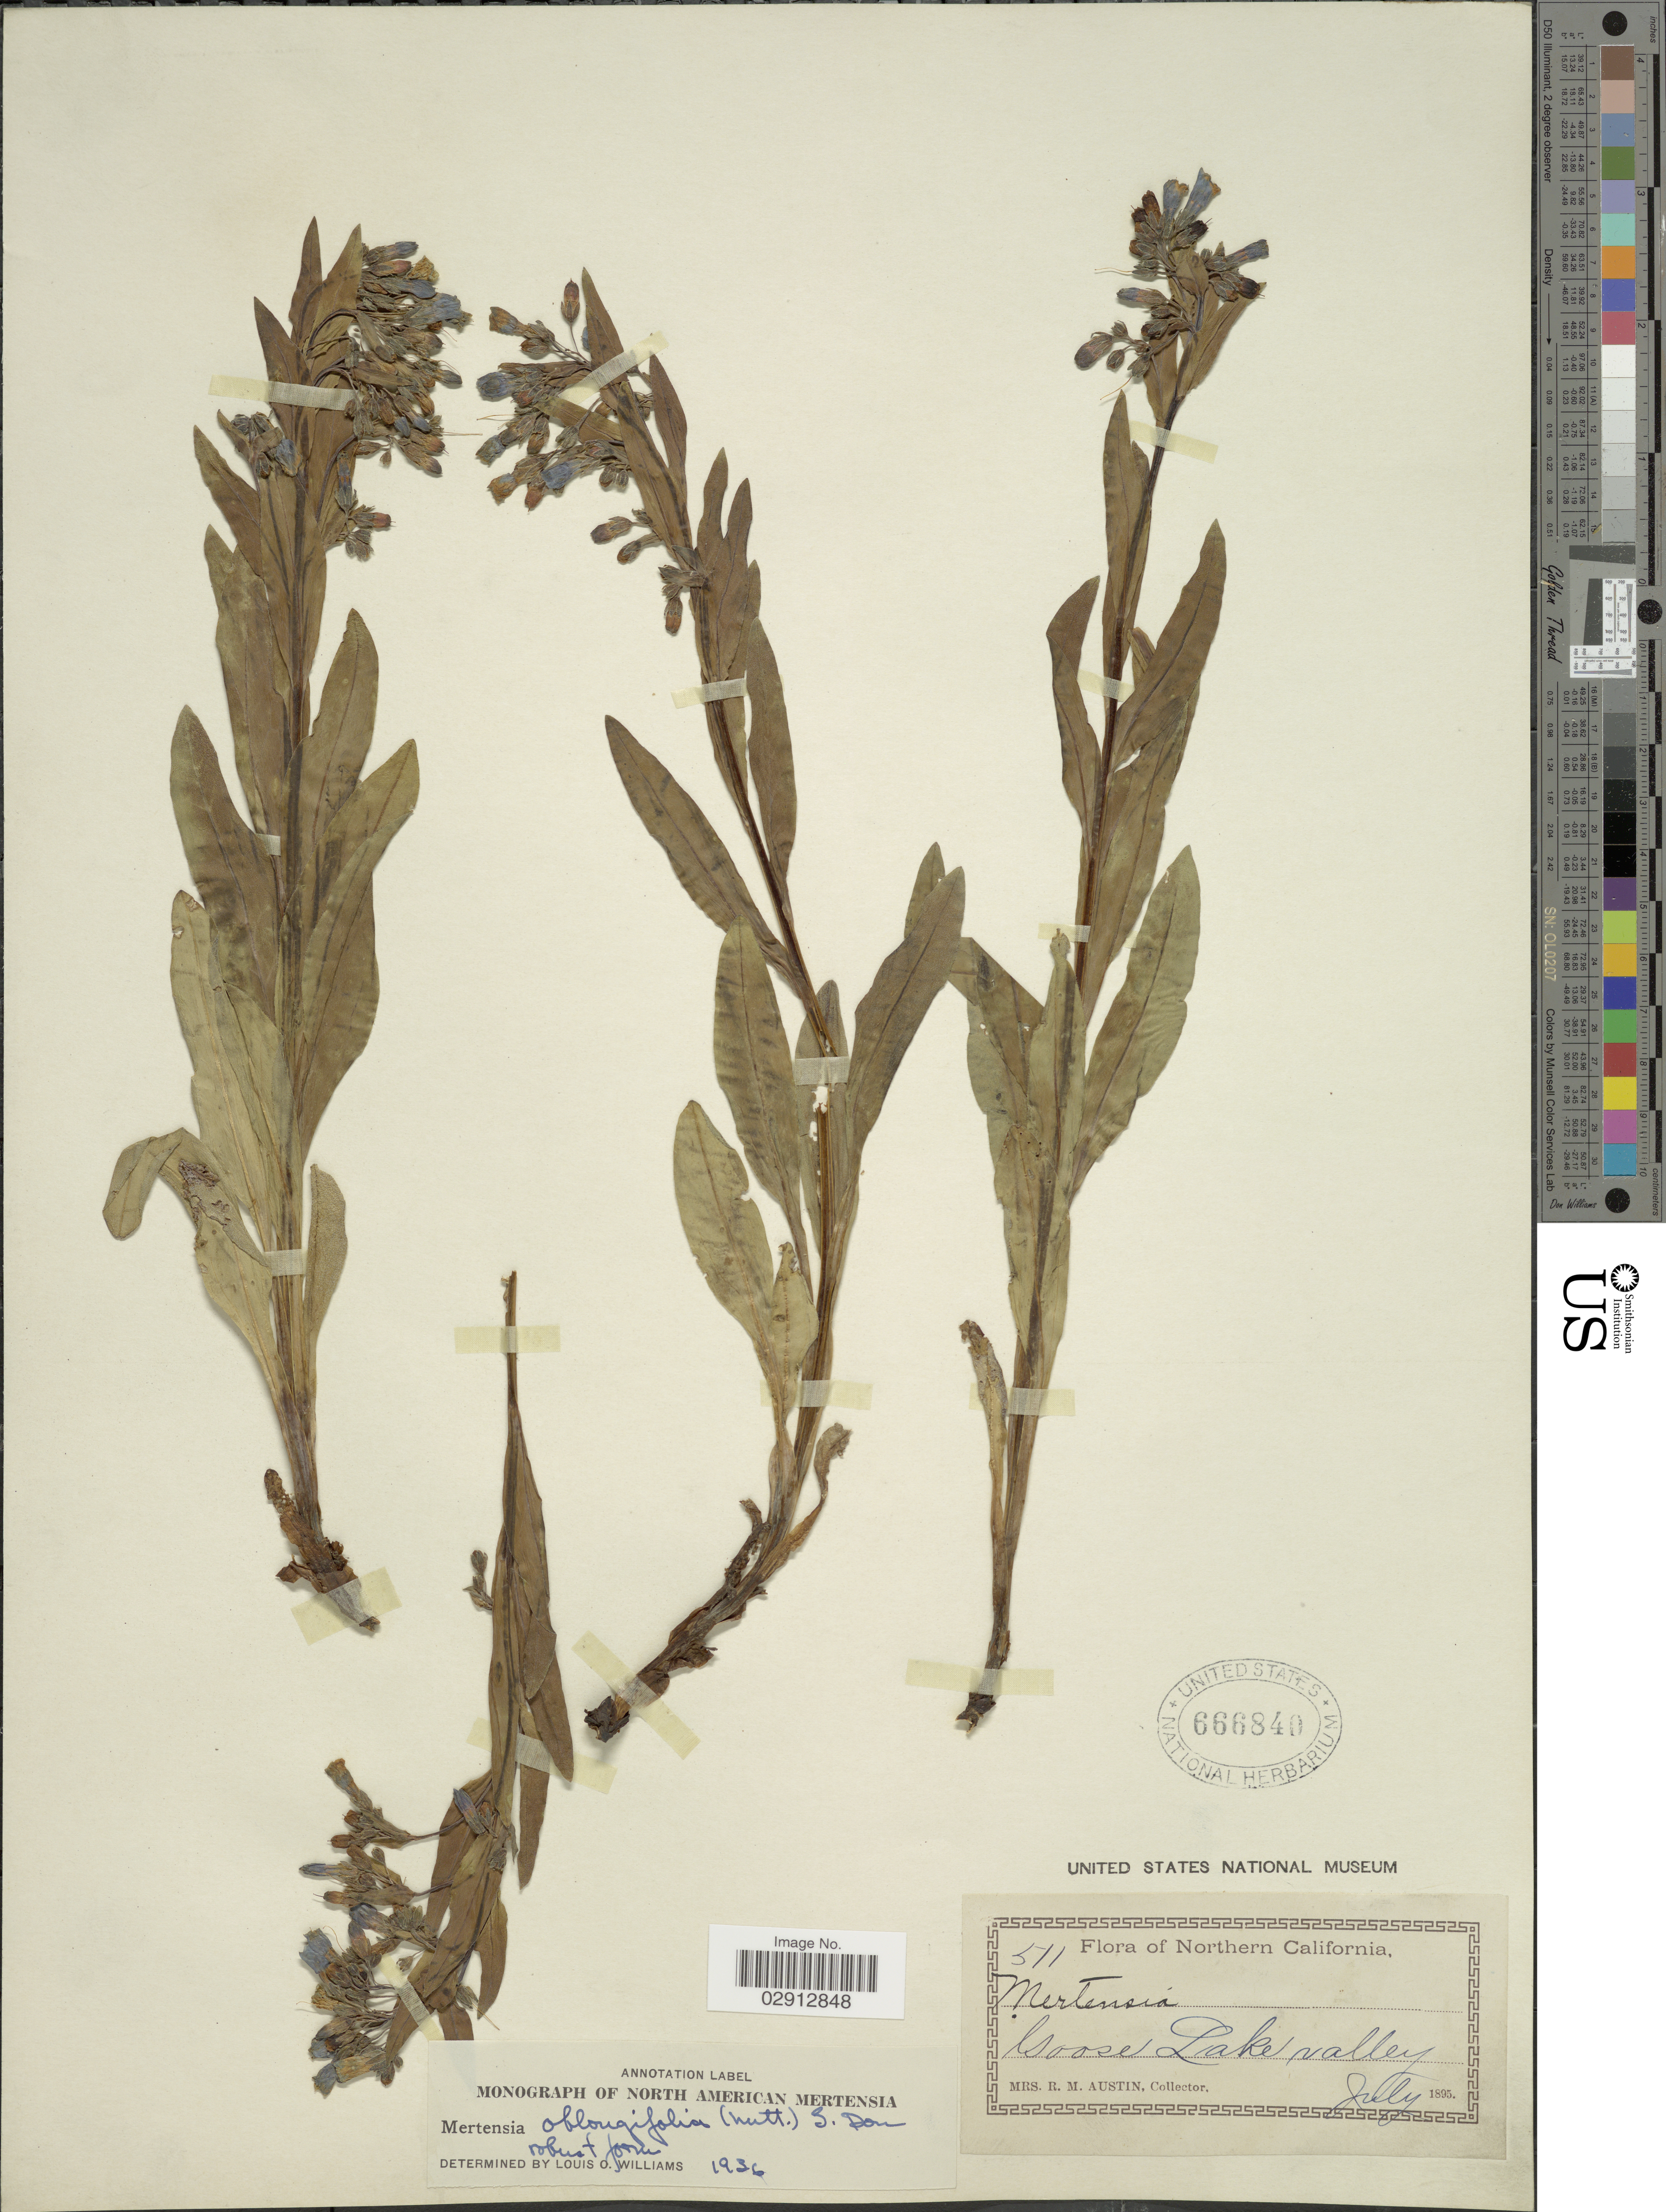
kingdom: Plantae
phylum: Tracheophyta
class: Magnoliopsida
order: Boraginales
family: Boraginaceae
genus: Mertensia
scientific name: Mertensia oblongifolia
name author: (Nutt.) G. Don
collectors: R. Austin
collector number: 511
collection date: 1895-07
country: United States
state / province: California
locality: Northern California. Goose Lake valley.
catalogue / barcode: US 666840